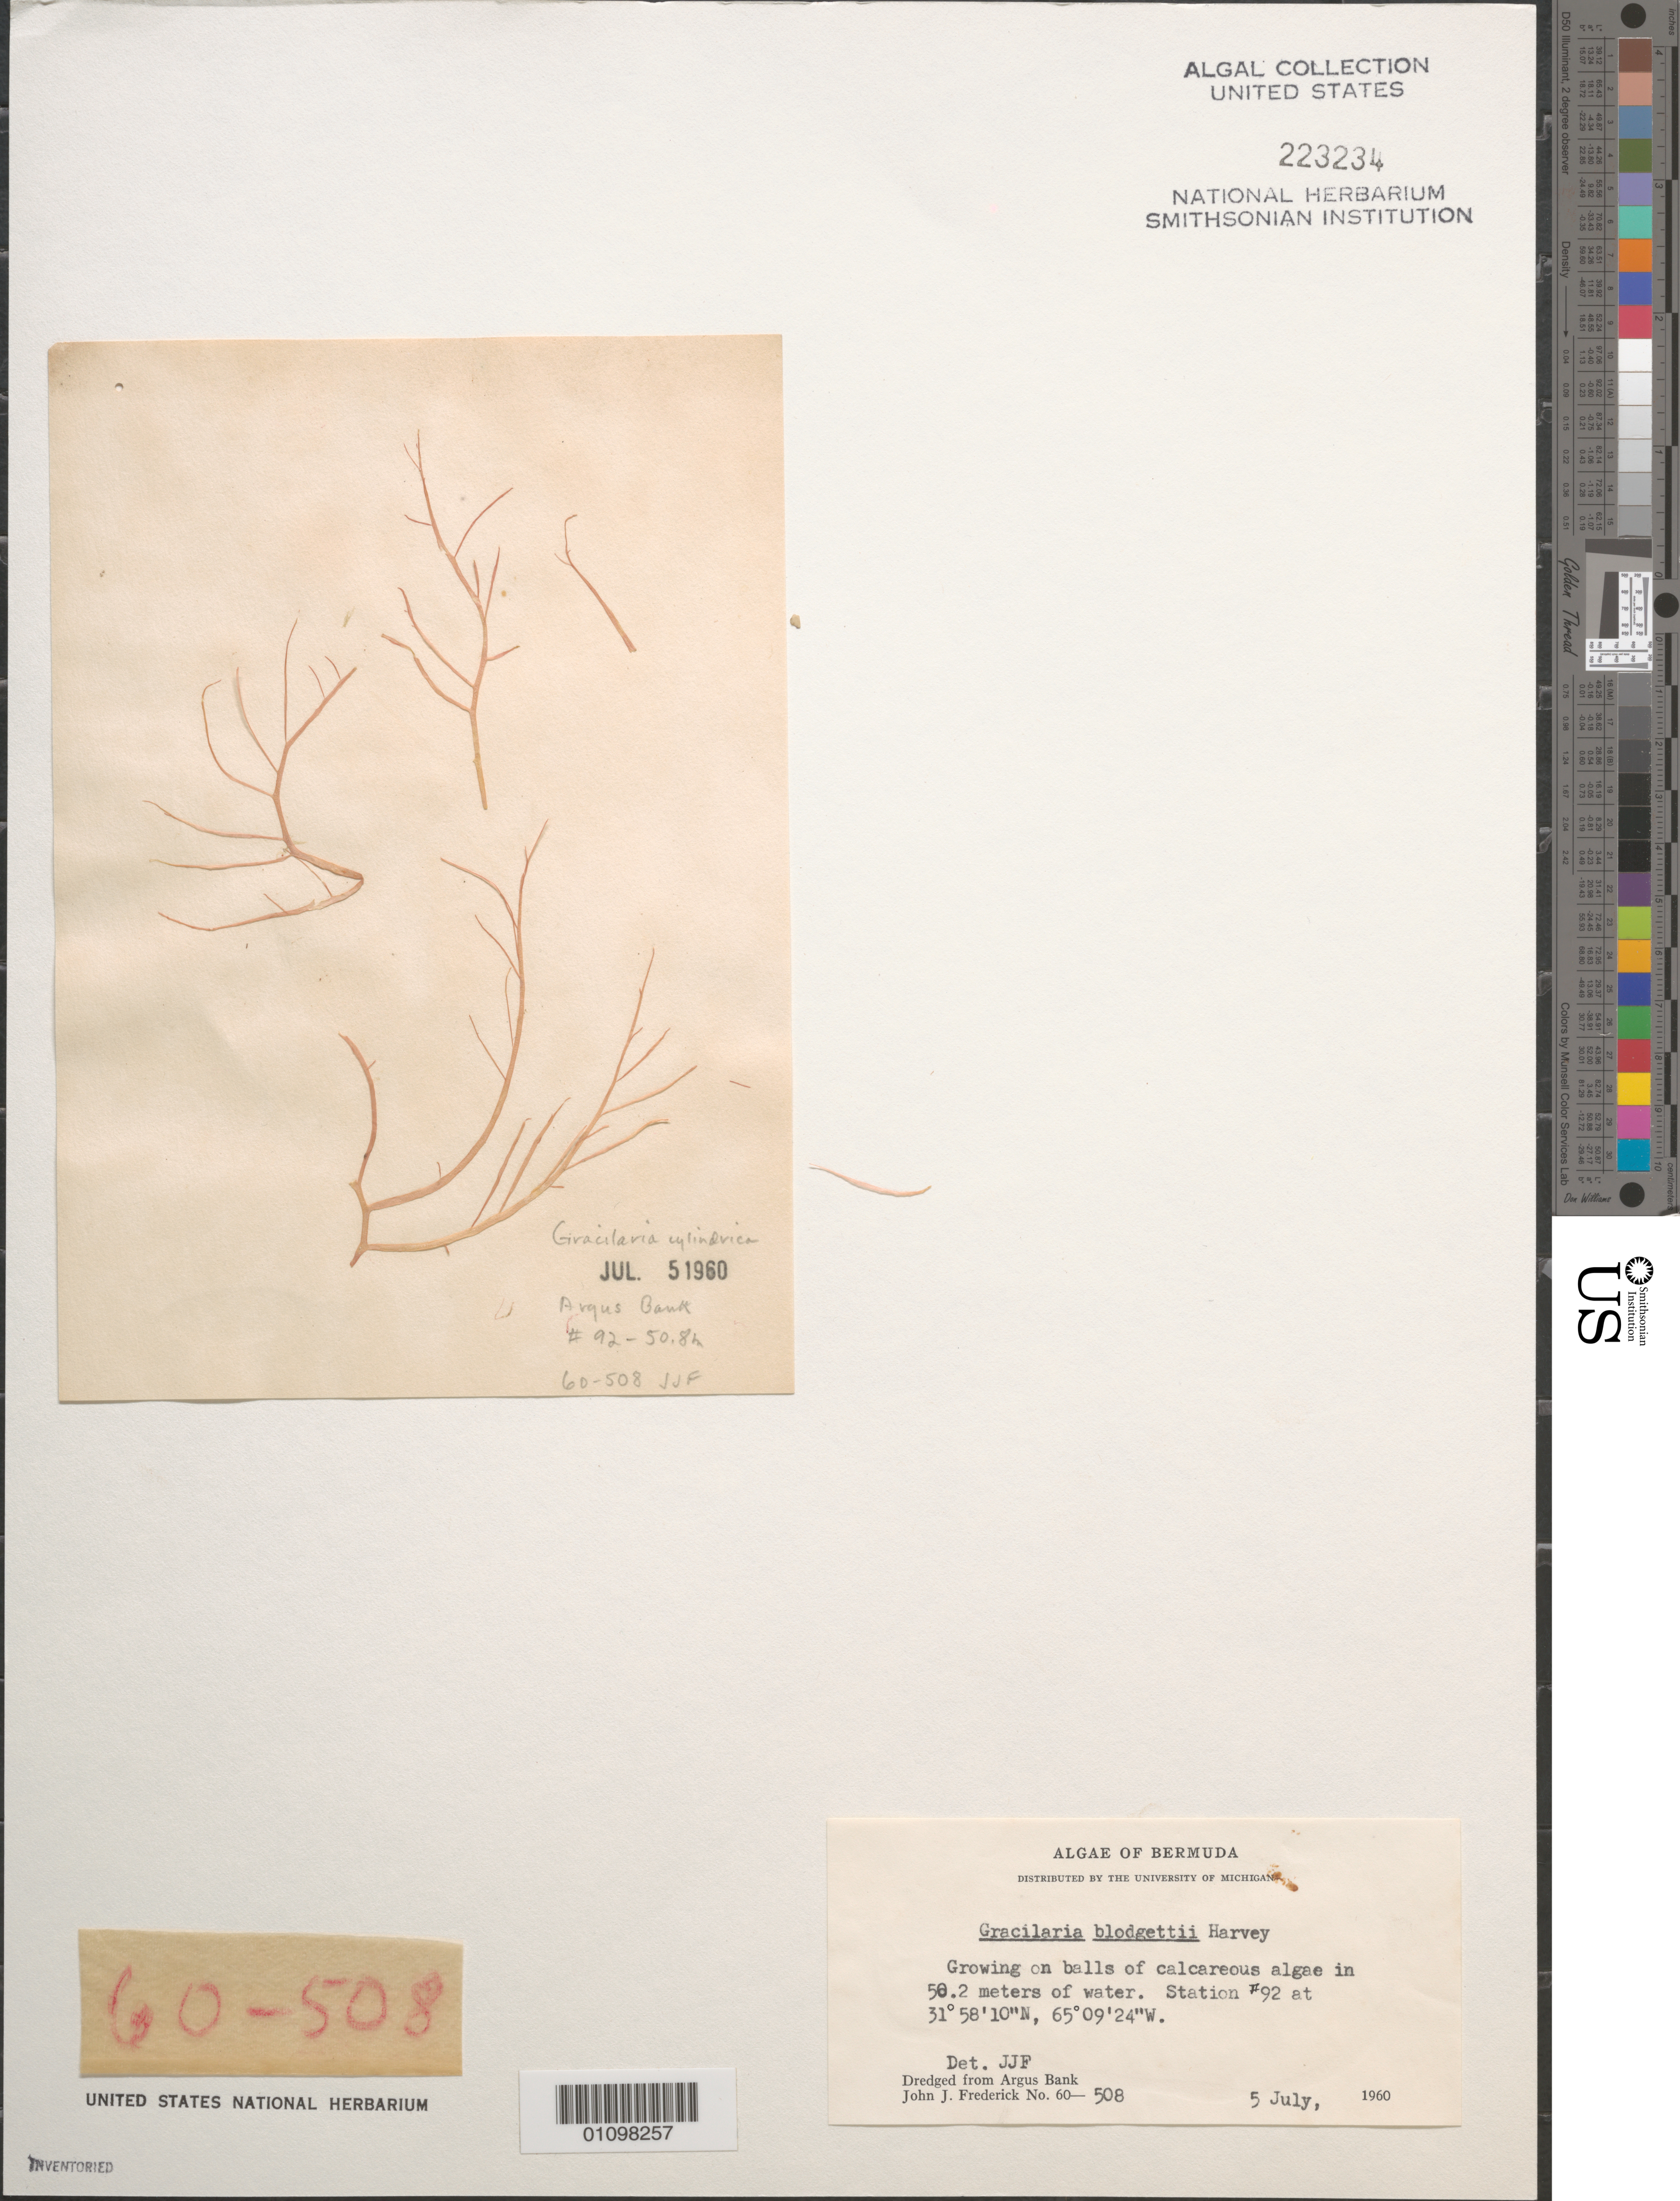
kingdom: Plantae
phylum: Rhodophyta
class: Florideophyceae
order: Gracilariales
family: Gracilariaceae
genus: Gracilaria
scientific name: Gracilaria blodgettii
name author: Harv.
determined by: Frederick, J. J.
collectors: J. Frederick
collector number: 60-508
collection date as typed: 05 Jul 1960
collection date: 1960-07-05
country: Bermuda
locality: Argus Bank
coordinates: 31 58'10"N, 65 09'24"W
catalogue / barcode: US 223234